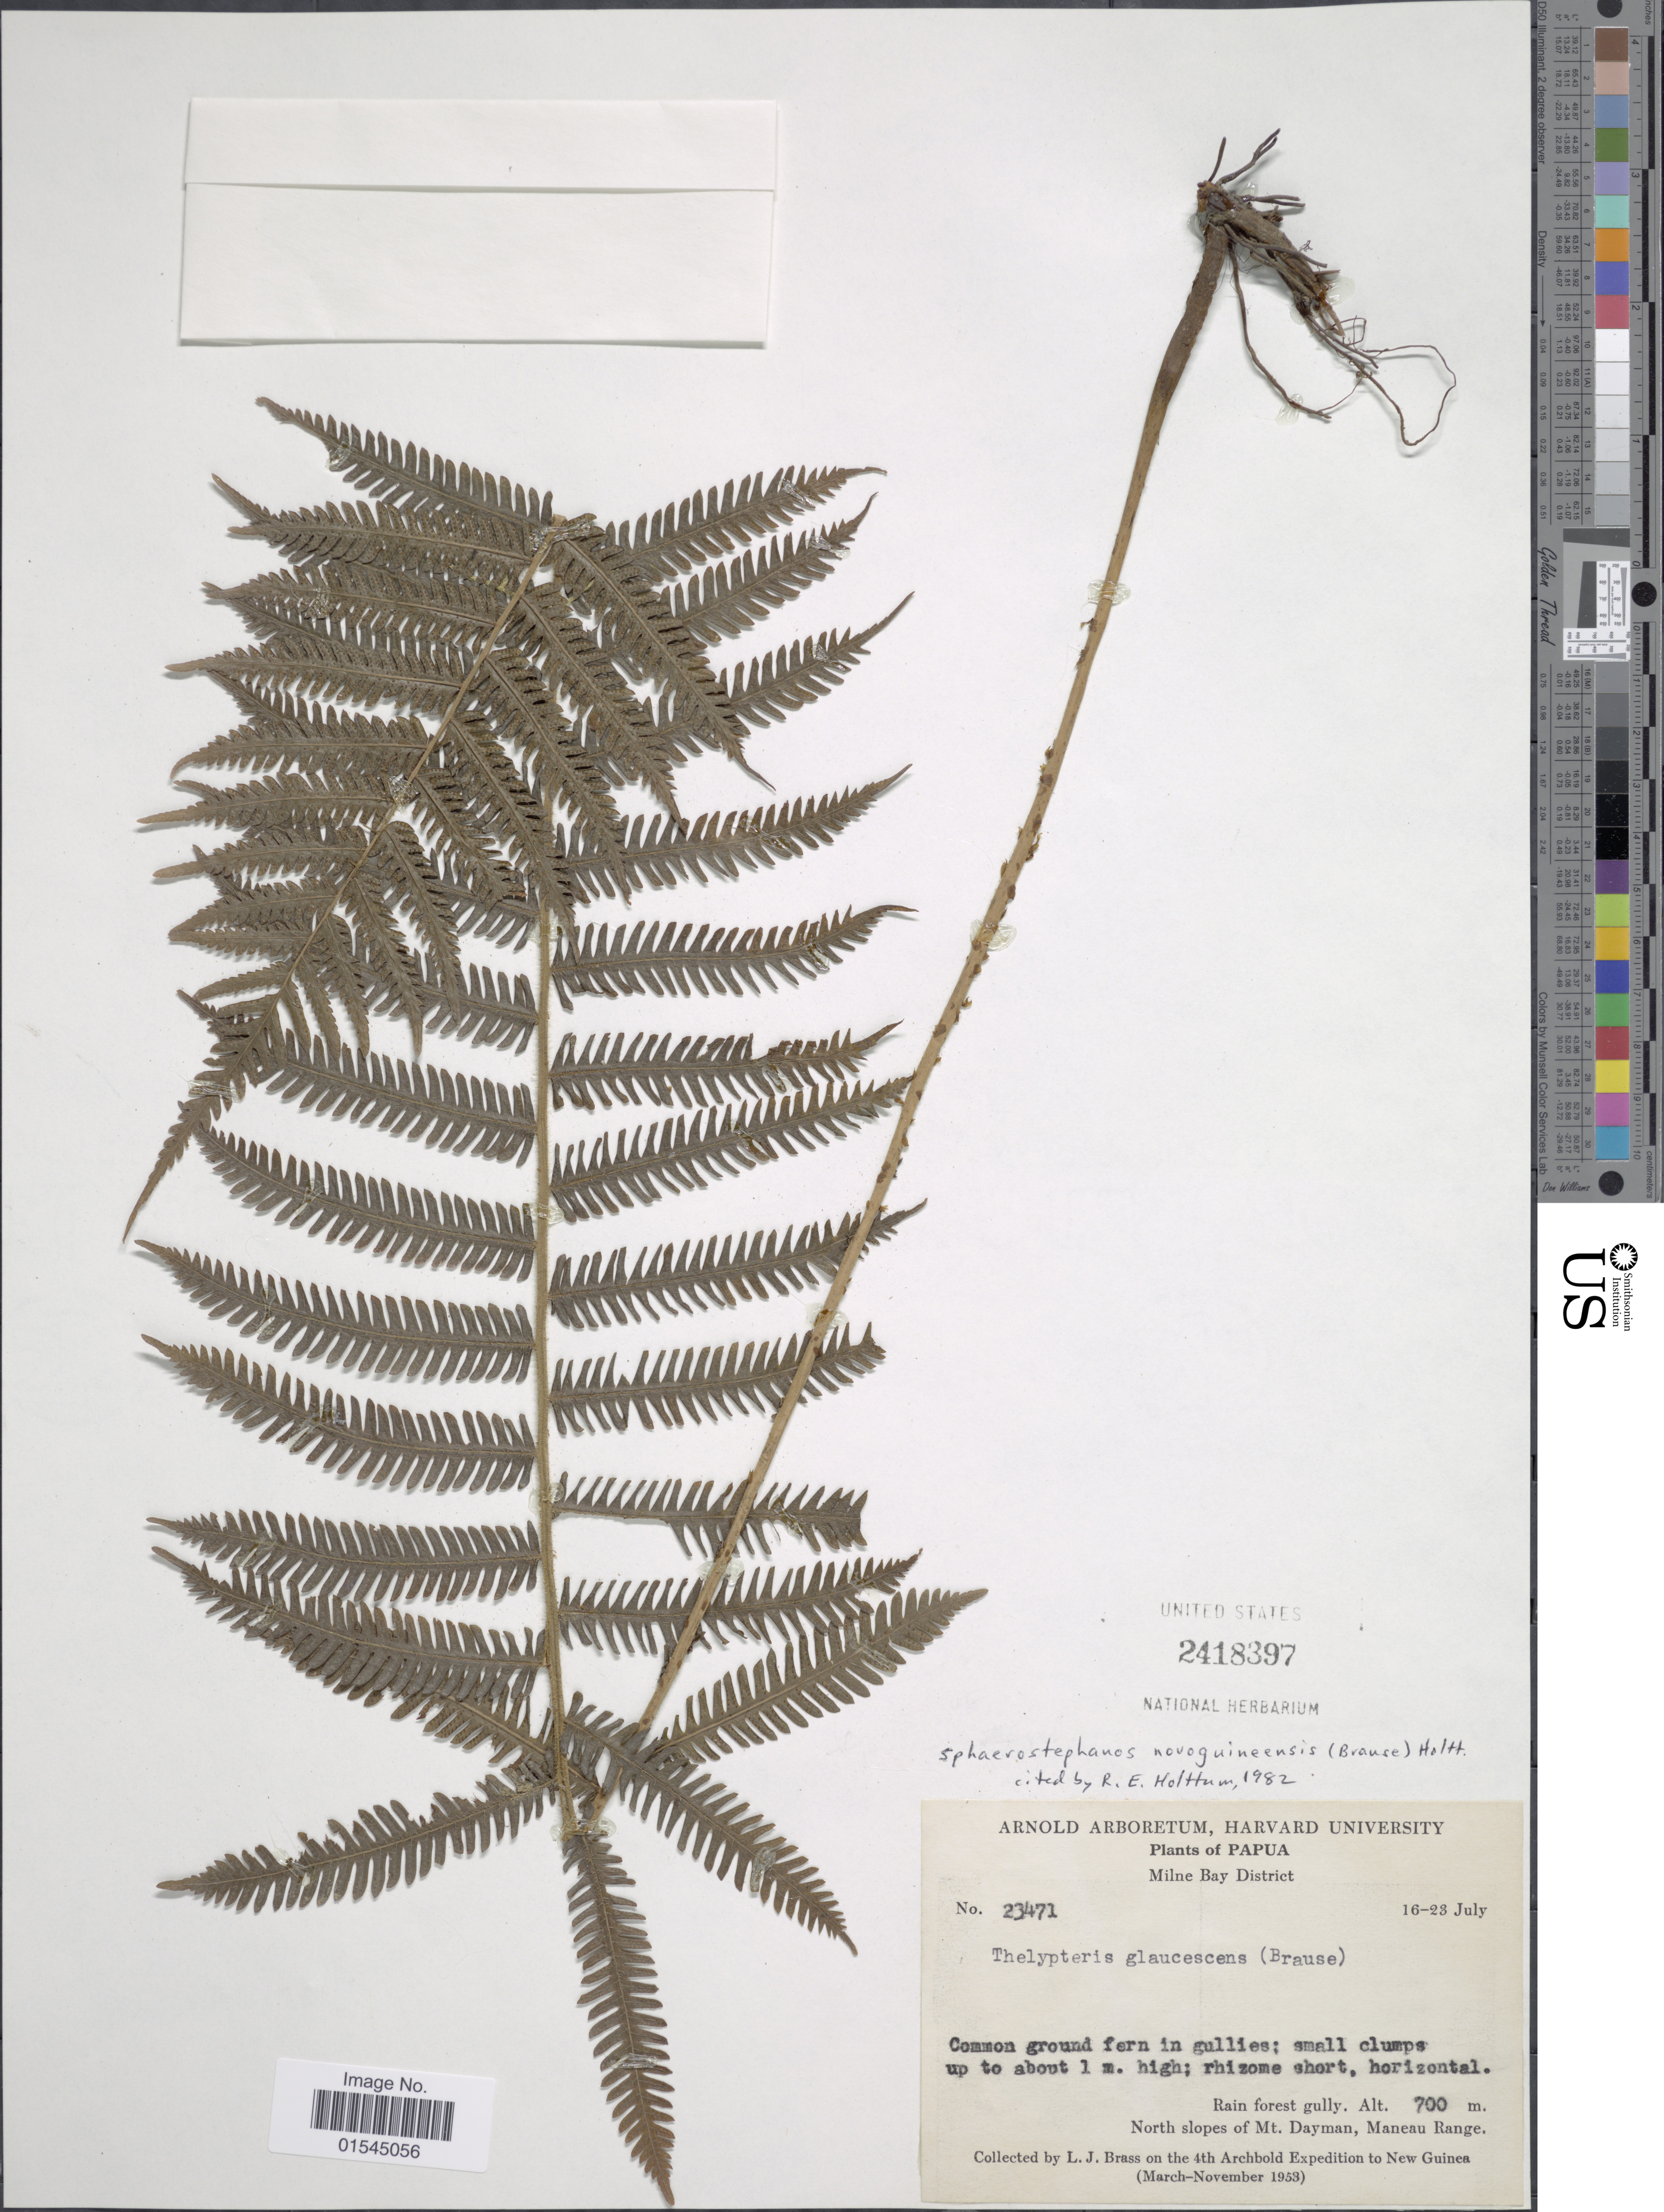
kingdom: Plantae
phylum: Tracheophyta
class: Polypodiopsida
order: Polypodiales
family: Thelypteridaceae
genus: Sphaerostephanos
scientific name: Sphaerostephanos novoguineensis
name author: (Brause) Holttum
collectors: L. J. Brass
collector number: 23471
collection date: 1953-07-16/1953-07-23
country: Papua New Guinea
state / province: Milne Bay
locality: Milne Bay District. Rain forest gully. North slopes of Mt. Dayman, Maneau Range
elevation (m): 700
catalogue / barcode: US 2418397